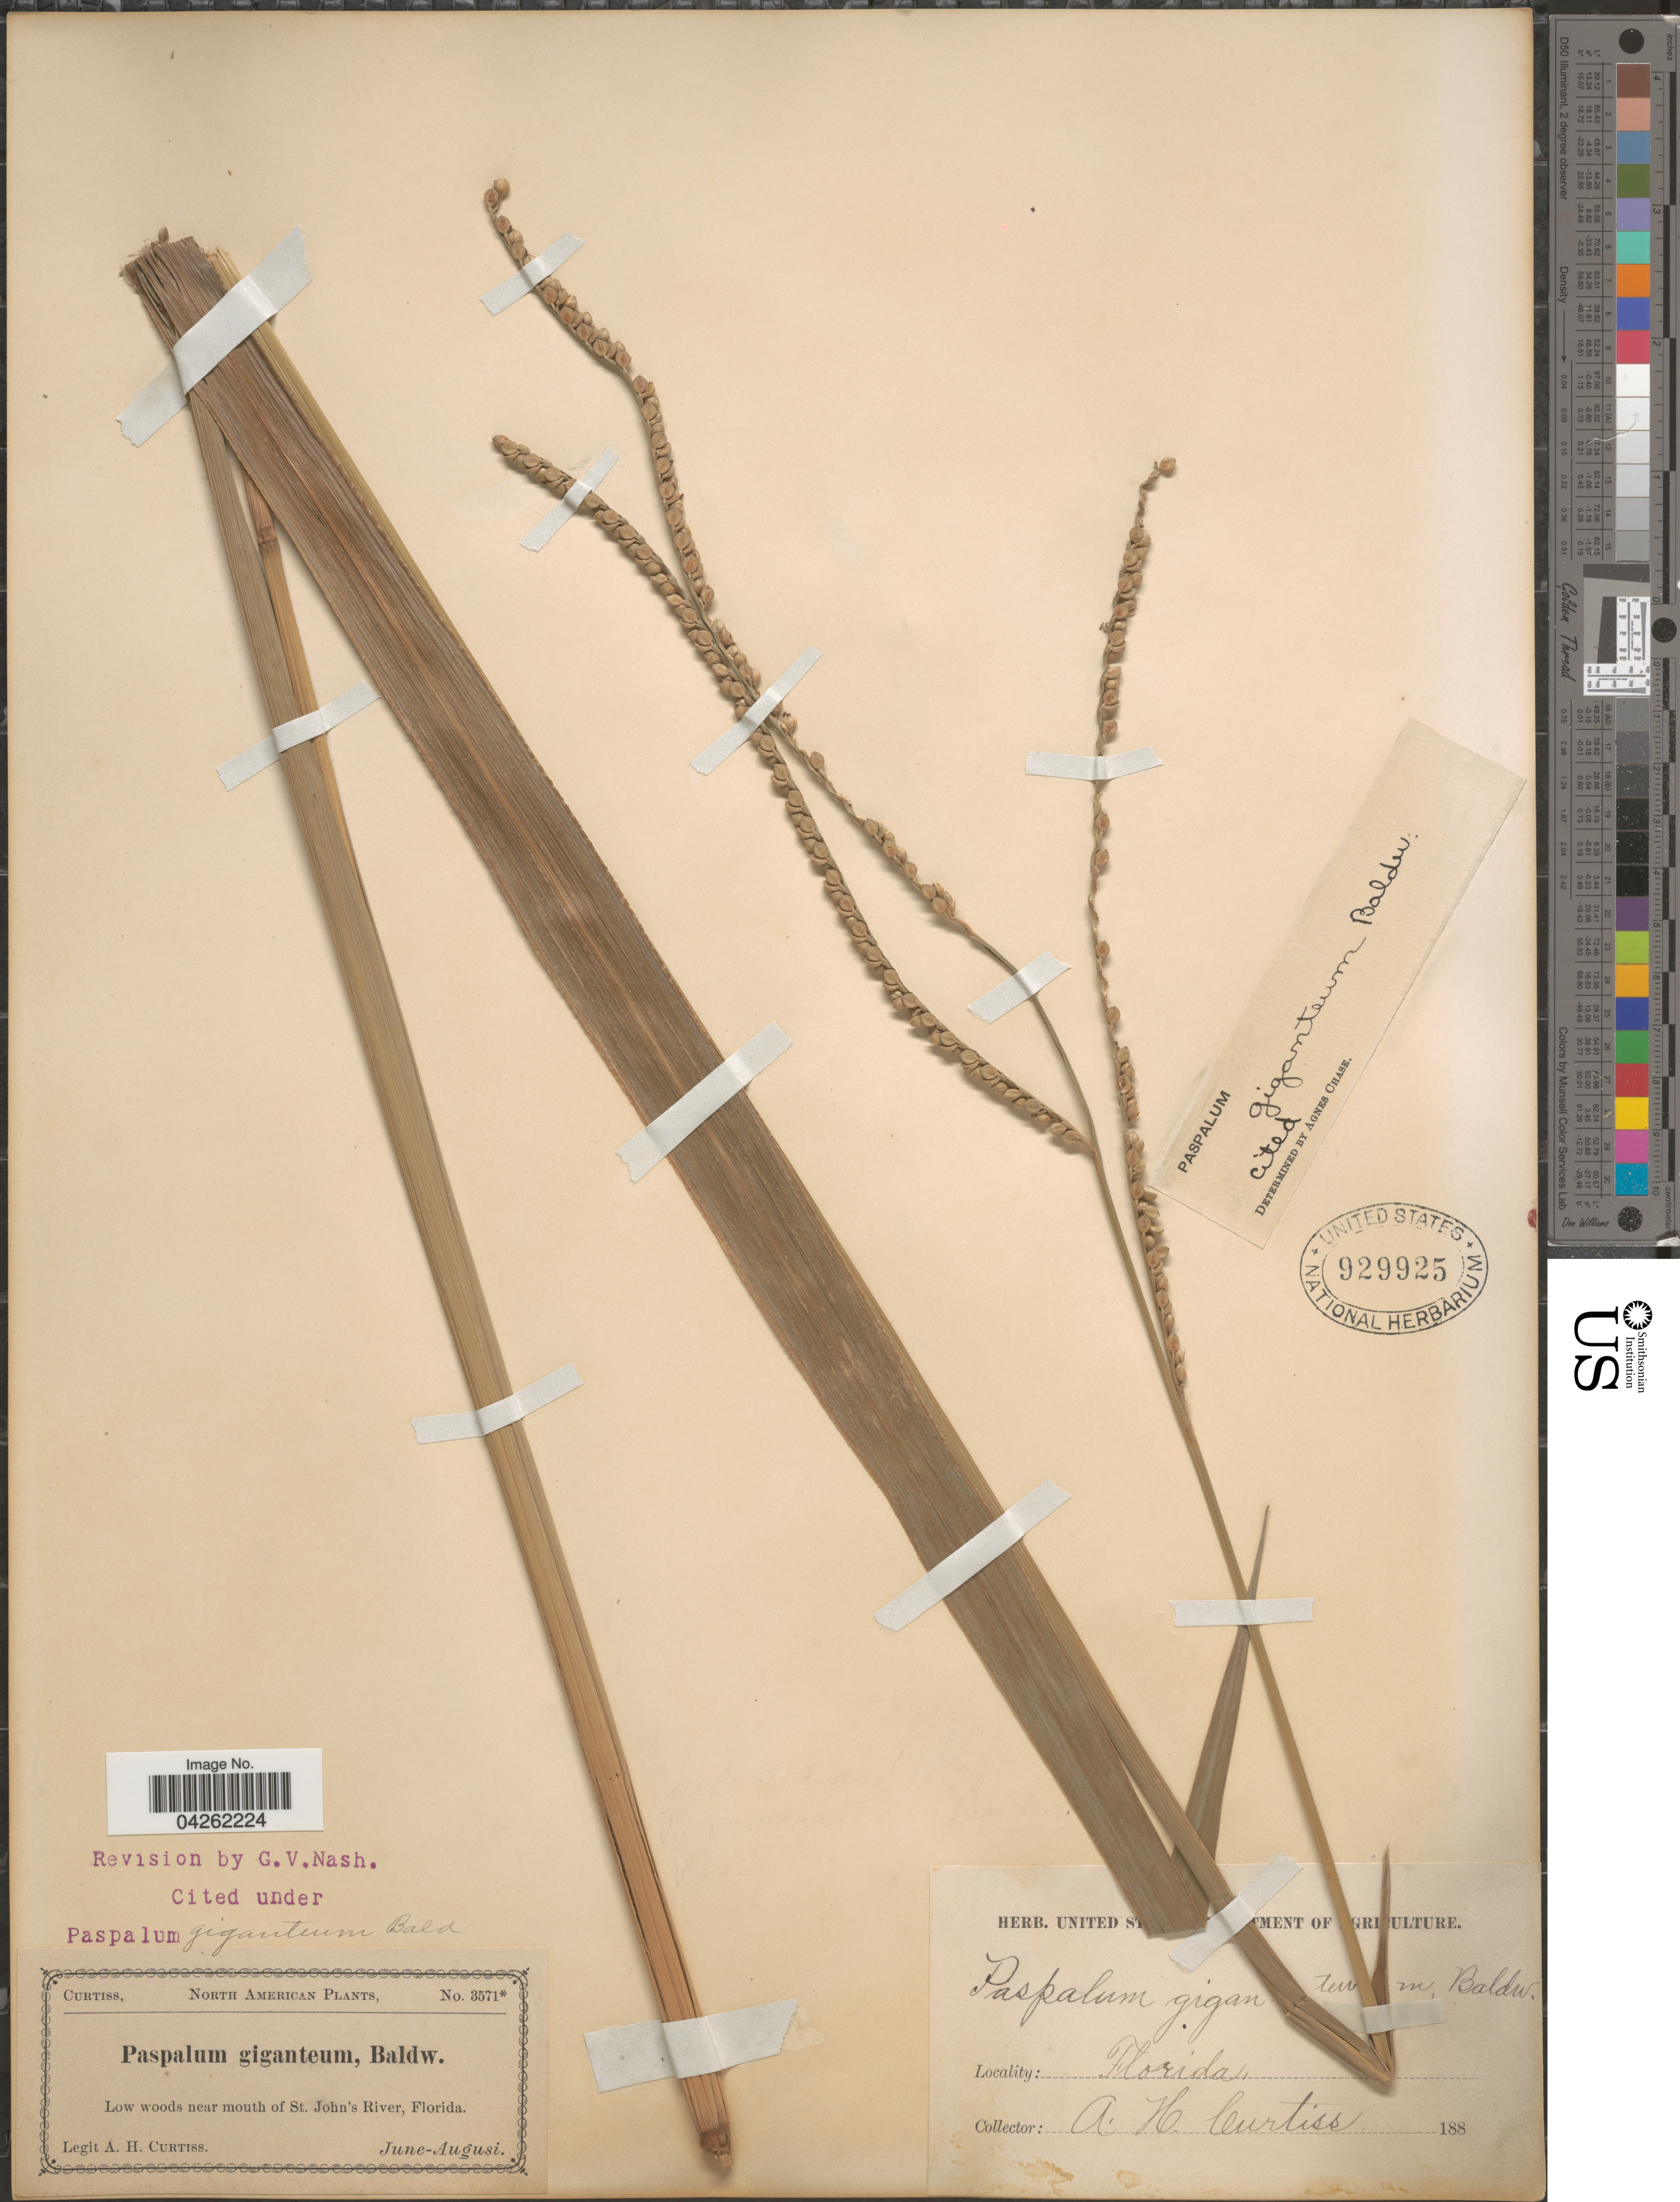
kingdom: Plantae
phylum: Tracheophyta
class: Liliopsida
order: Poales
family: Poaceae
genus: Paspalum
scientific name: Paspalum giganteum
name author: Baldwin ex Vasey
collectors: A. H. Curtiss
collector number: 3571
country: United States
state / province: Florida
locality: Low woods near mouth of St. John's River.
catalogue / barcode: US 929925